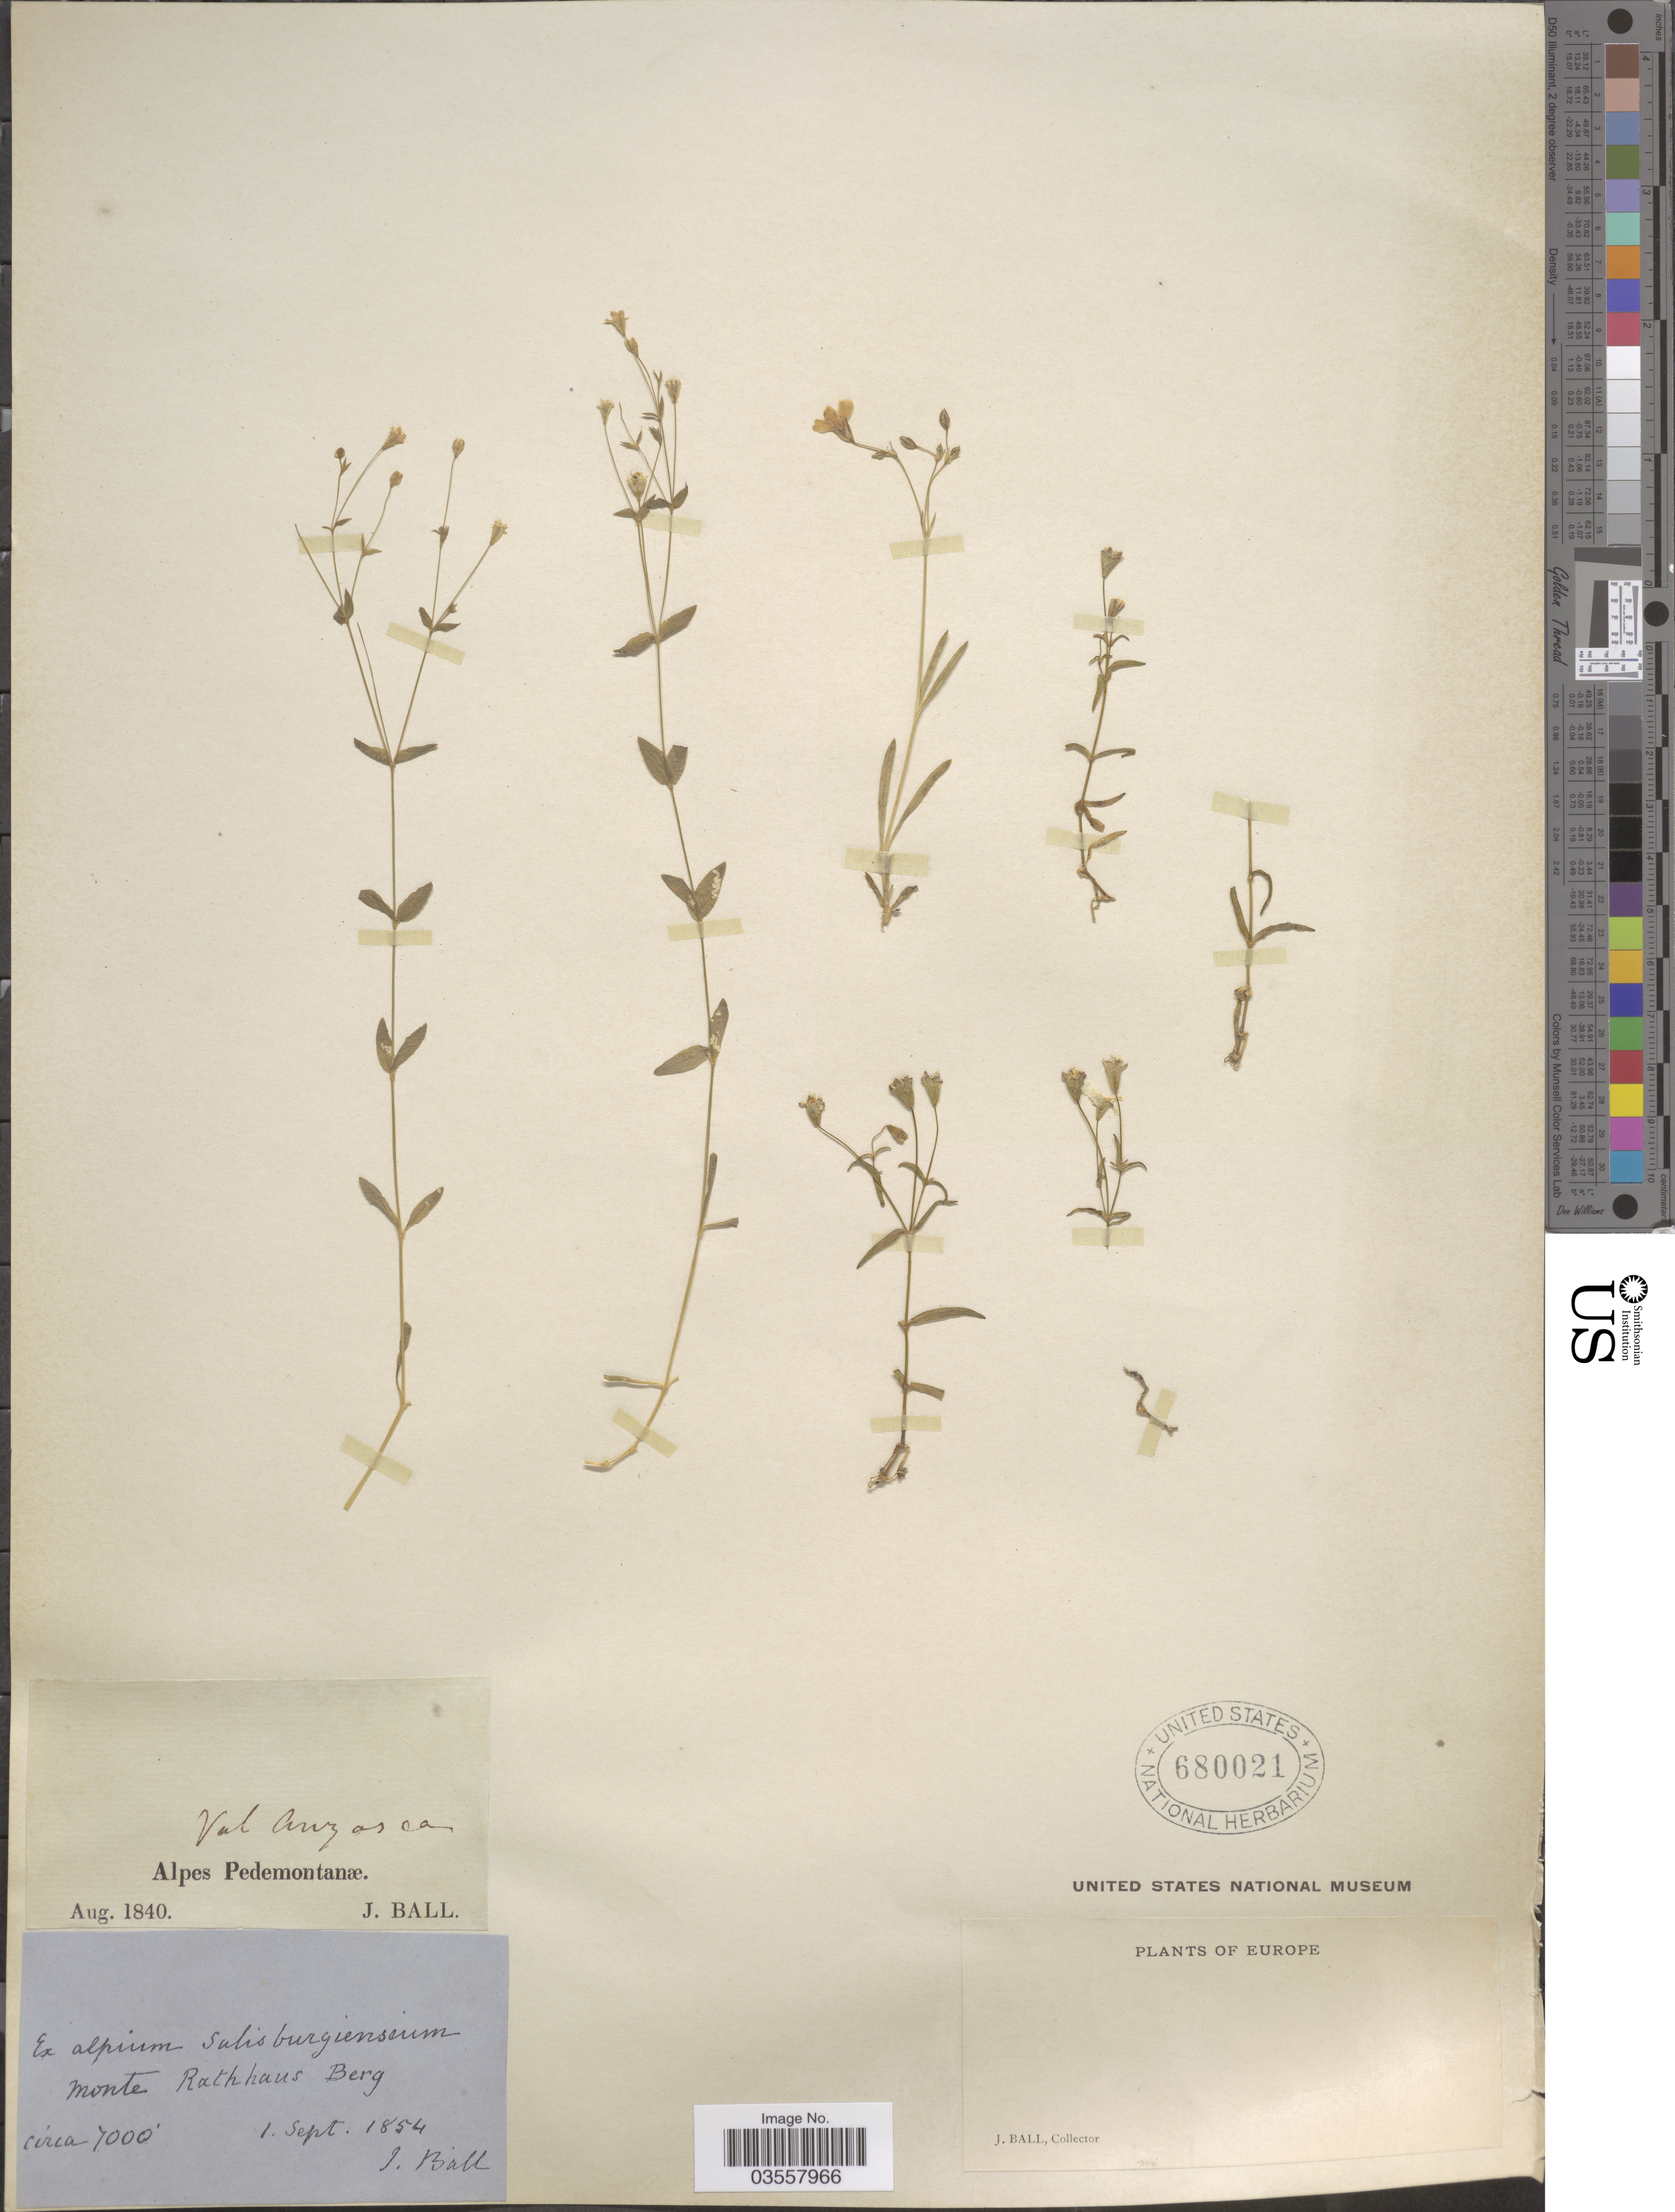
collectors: J. Ball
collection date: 1840-08/1854-09-01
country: Italy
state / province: Piedmont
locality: Val Anzasca. Alpes Pedemontanæ. Ex alpuim Salisburgiensium monte Rathhaus Berg.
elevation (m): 2134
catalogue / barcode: US 680021